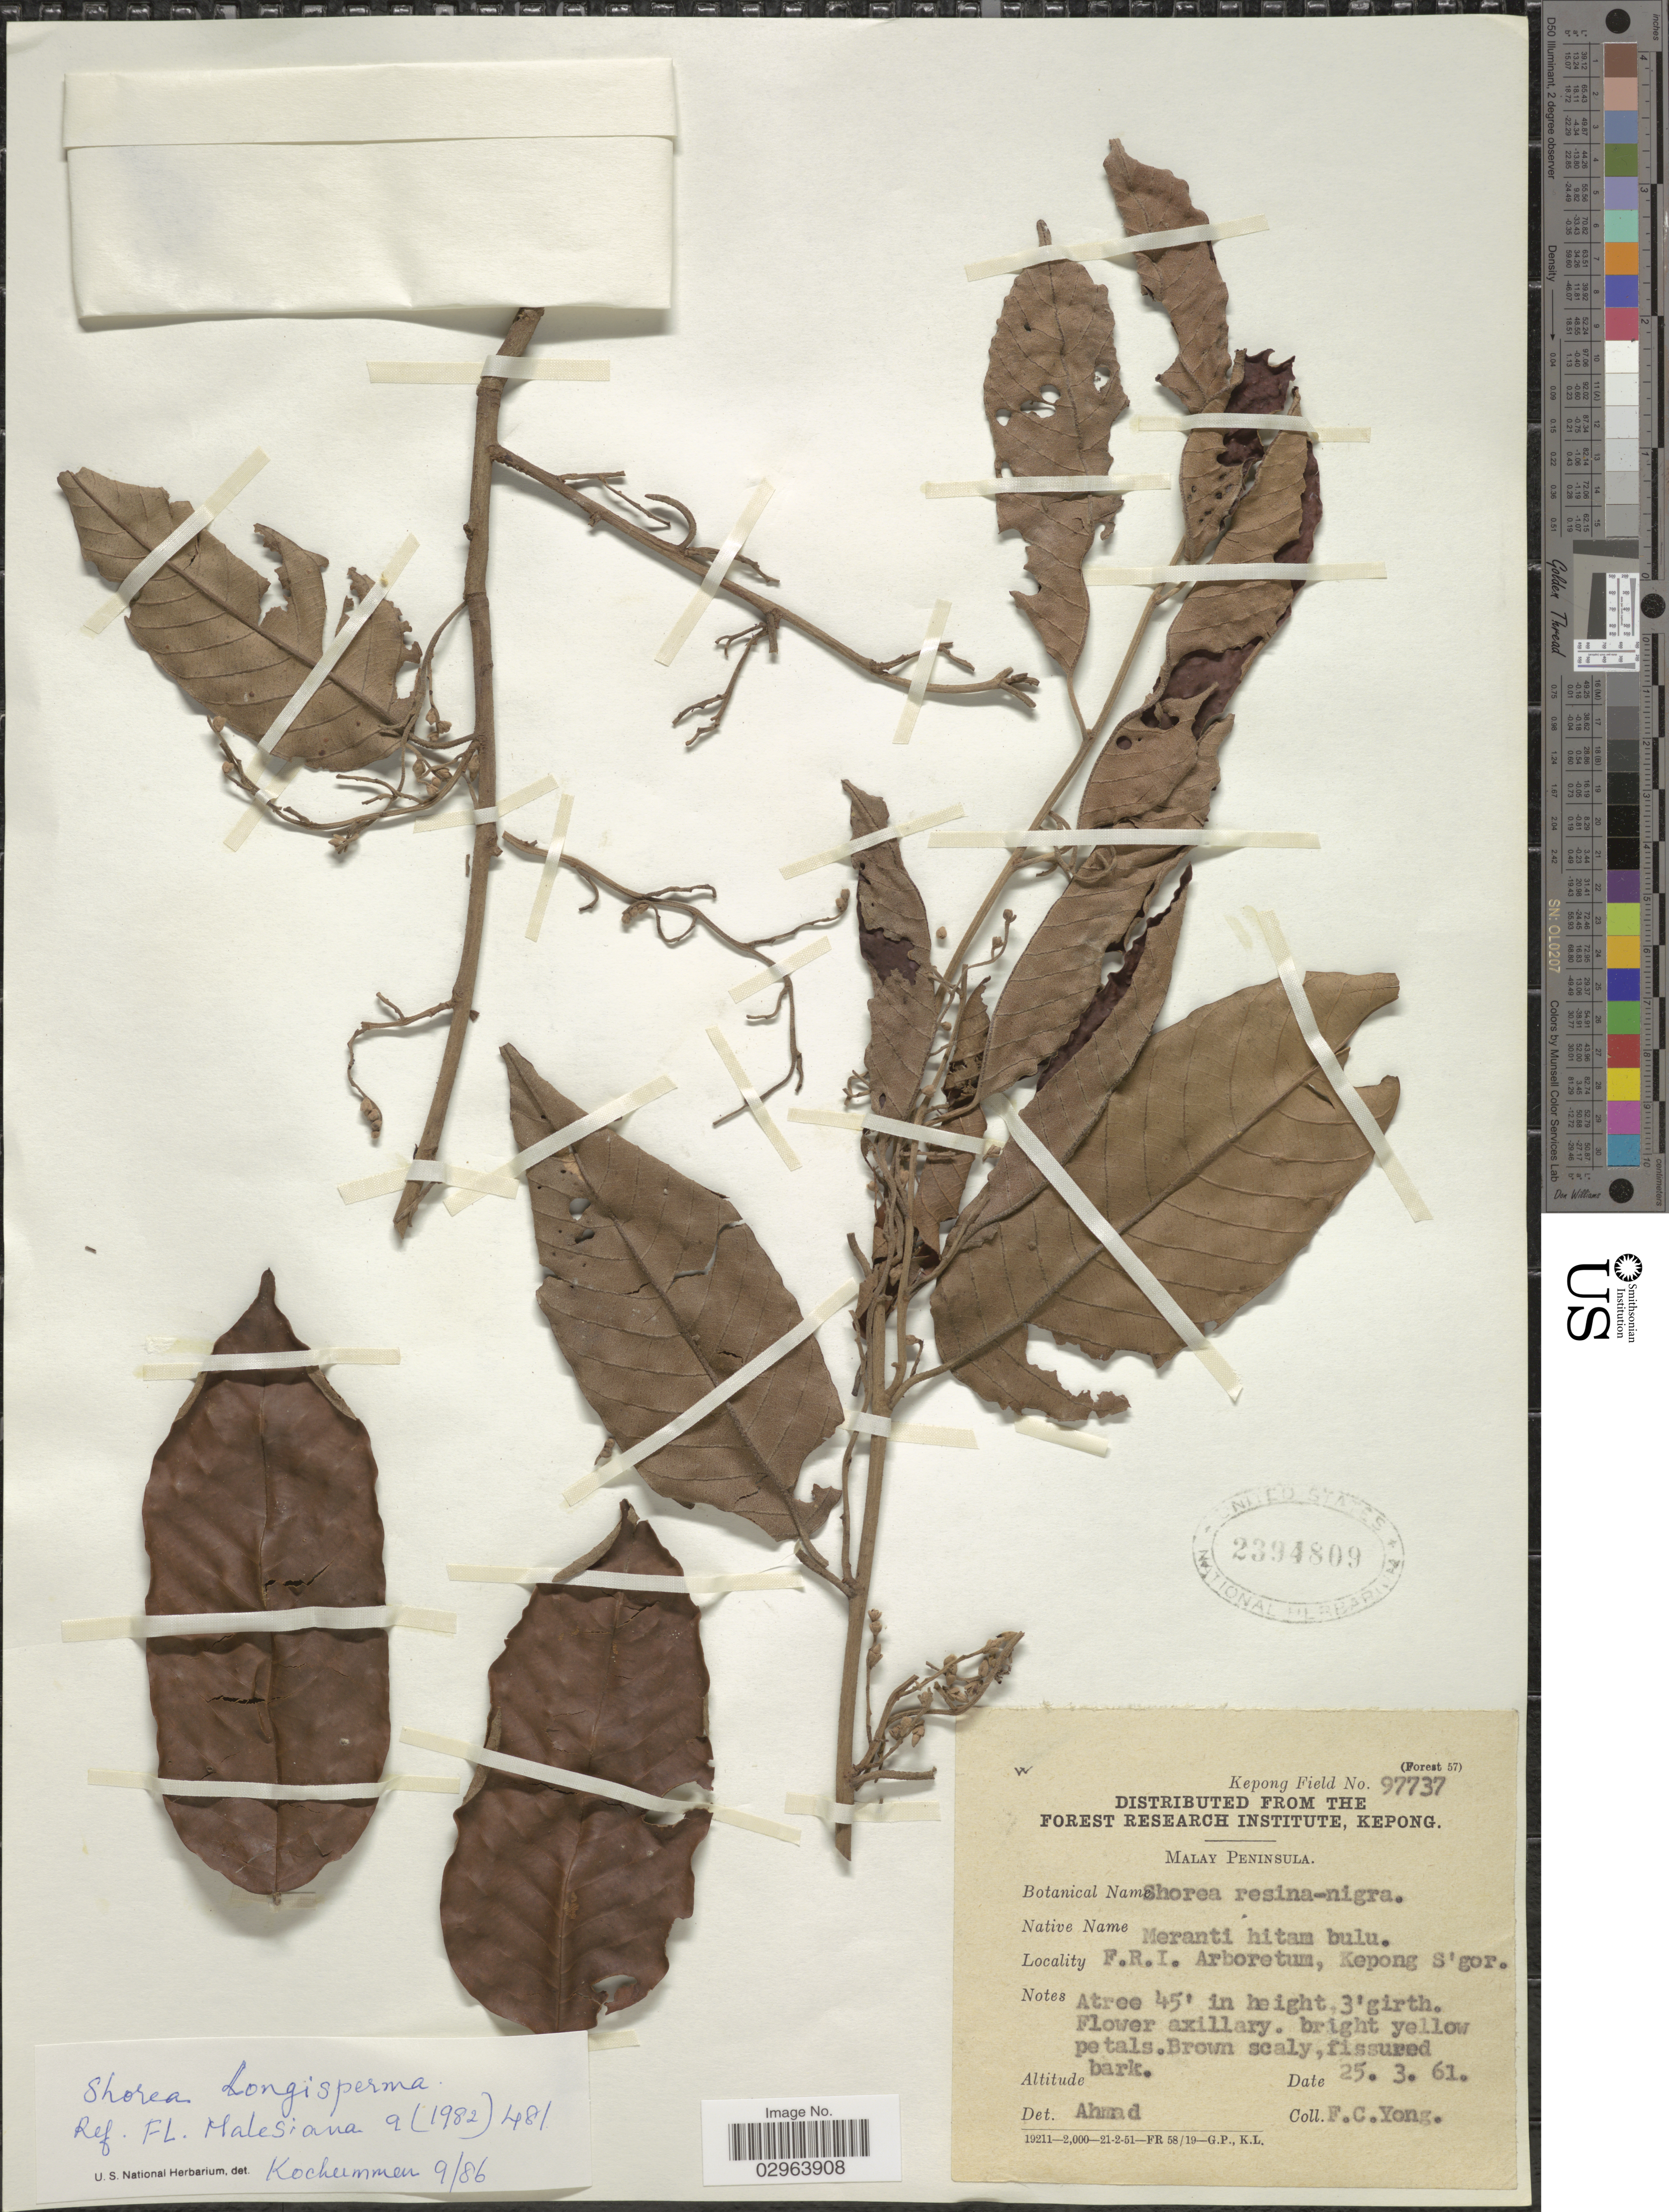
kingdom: Plantae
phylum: Tracheophyta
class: Magnoliopsida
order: Malvales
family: Dipterocarpaceae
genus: Richetia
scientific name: Richetia longisperma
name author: (Roxb.) P.S. Ashton & J. Heck.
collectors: F. Yong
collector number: Kepong Field 97737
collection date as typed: Transcribed d/m/y: 25/3/61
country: Malaysia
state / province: Selangor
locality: Malay Peninsula, F.R.I. Arboretum, Kepong S'gor.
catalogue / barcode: US 2394809